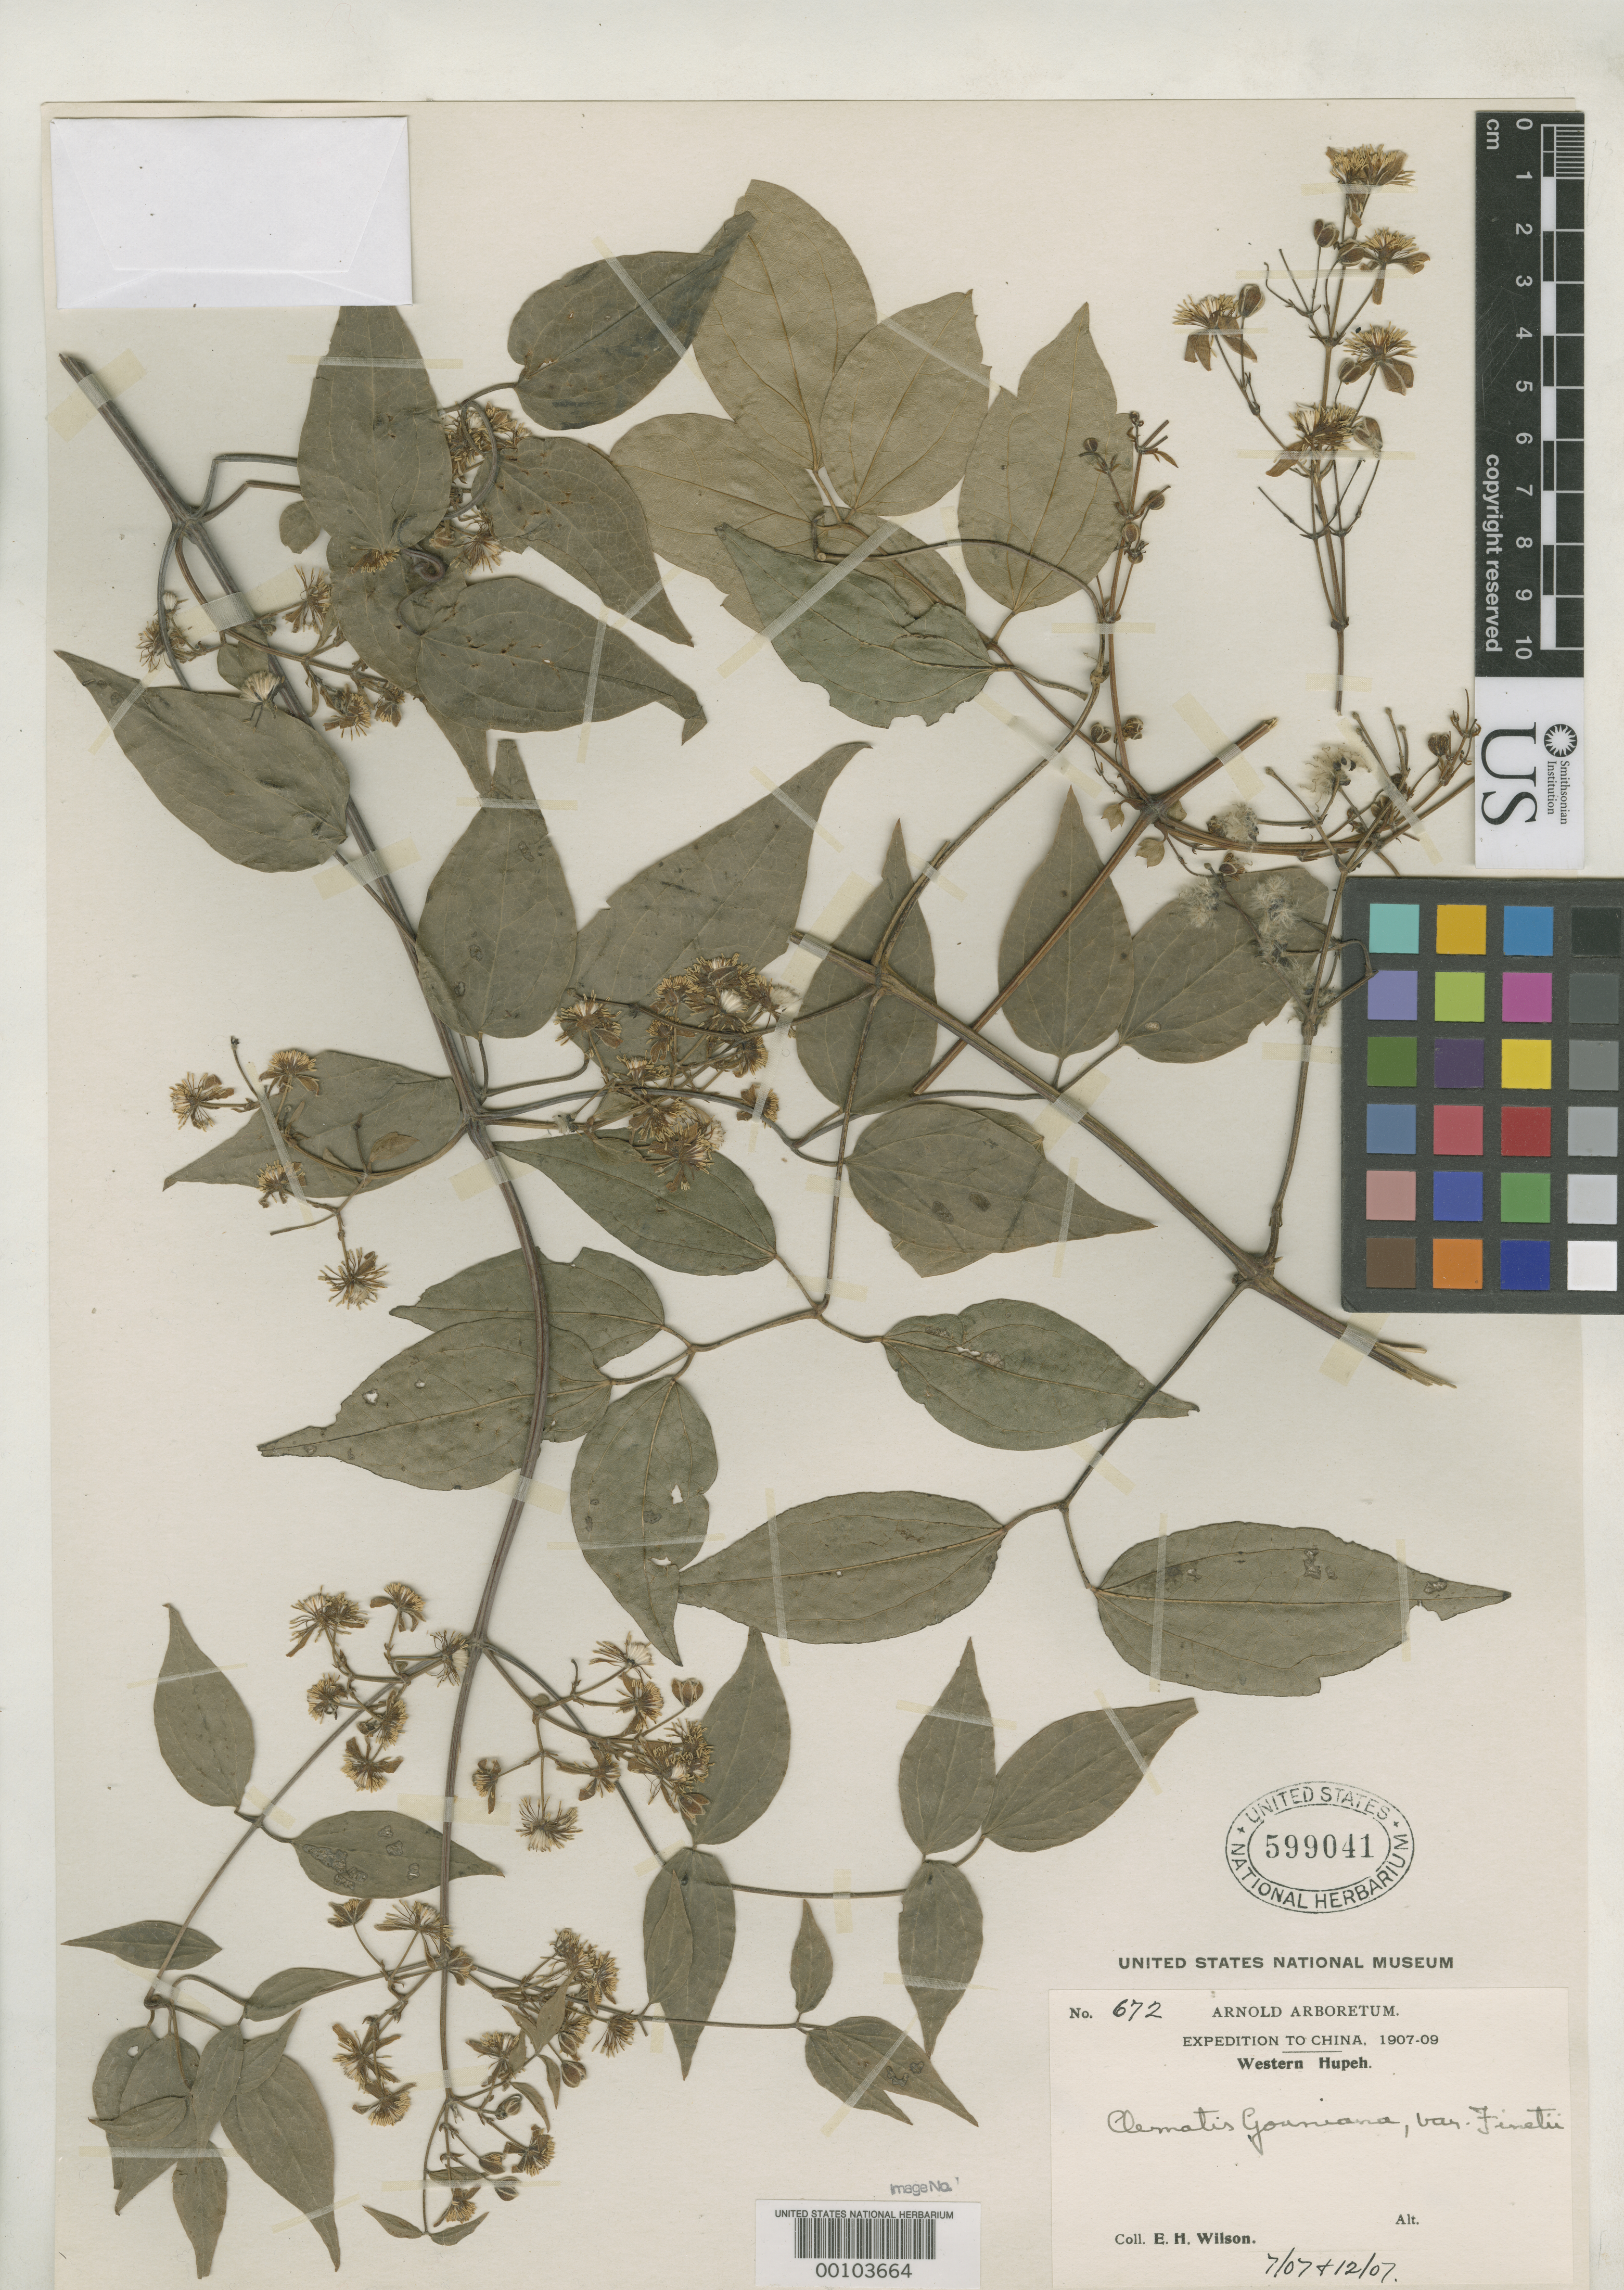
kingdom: Plantae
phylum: Tracheophyta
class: Magnoliopsida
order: Ranunculales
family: Ranunculaceae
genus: Clematis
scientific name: Clematis gouriana var. finetii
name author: Rehder & E.H. Wilson in Sarg.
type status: Isotype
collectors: E. H. Wilson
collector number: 672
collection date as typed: Jul 1907 to -- Dec 1907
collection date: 1907-07/1907-12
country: China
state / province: Hubei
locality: Hsing-Shan Hsien.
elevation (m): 600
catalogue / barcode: US 599041